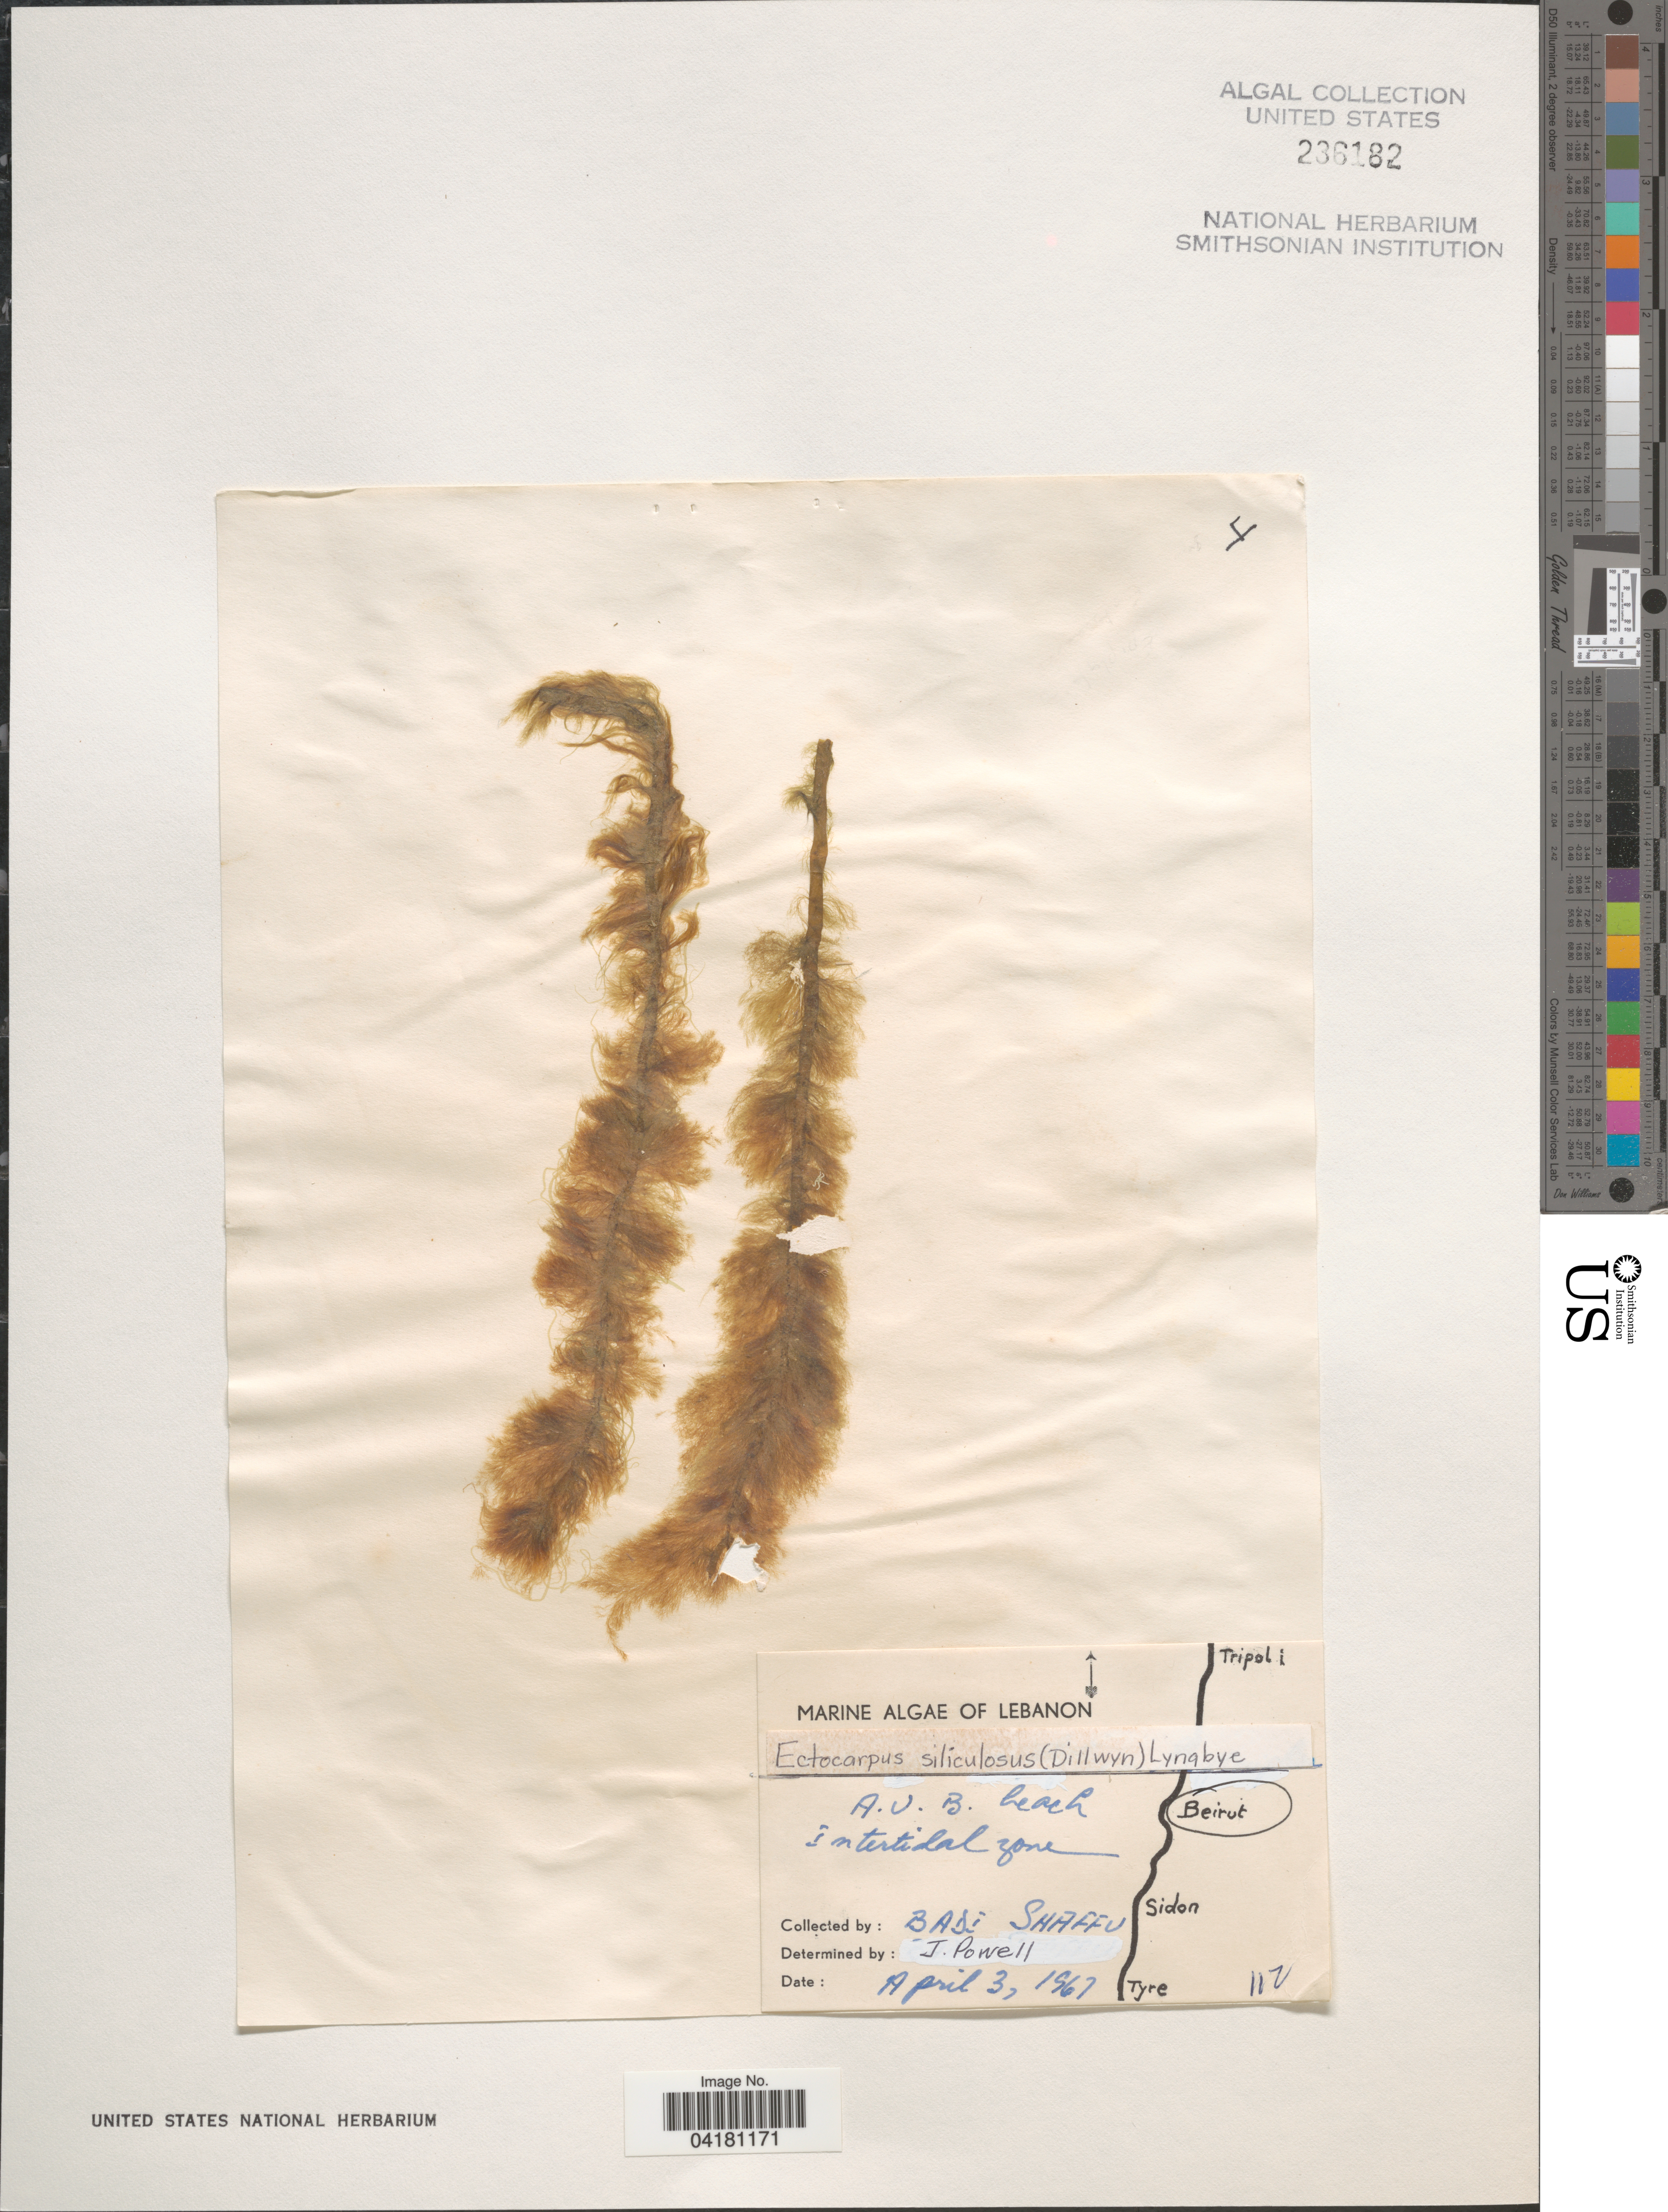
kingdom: Chromista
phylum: Ochrophyta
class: Phaeophyceae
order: Ectocarpales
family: Ectocarpaceae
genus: Ectocarpus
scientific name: Ectocarpus siliculosus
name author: (Dillwyn) Lyngbye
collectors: B. Shaffu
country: Lebanon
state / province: Beyrouth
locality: A.U.B. beach intertidal zone. Beirut.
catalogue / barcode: US 236182